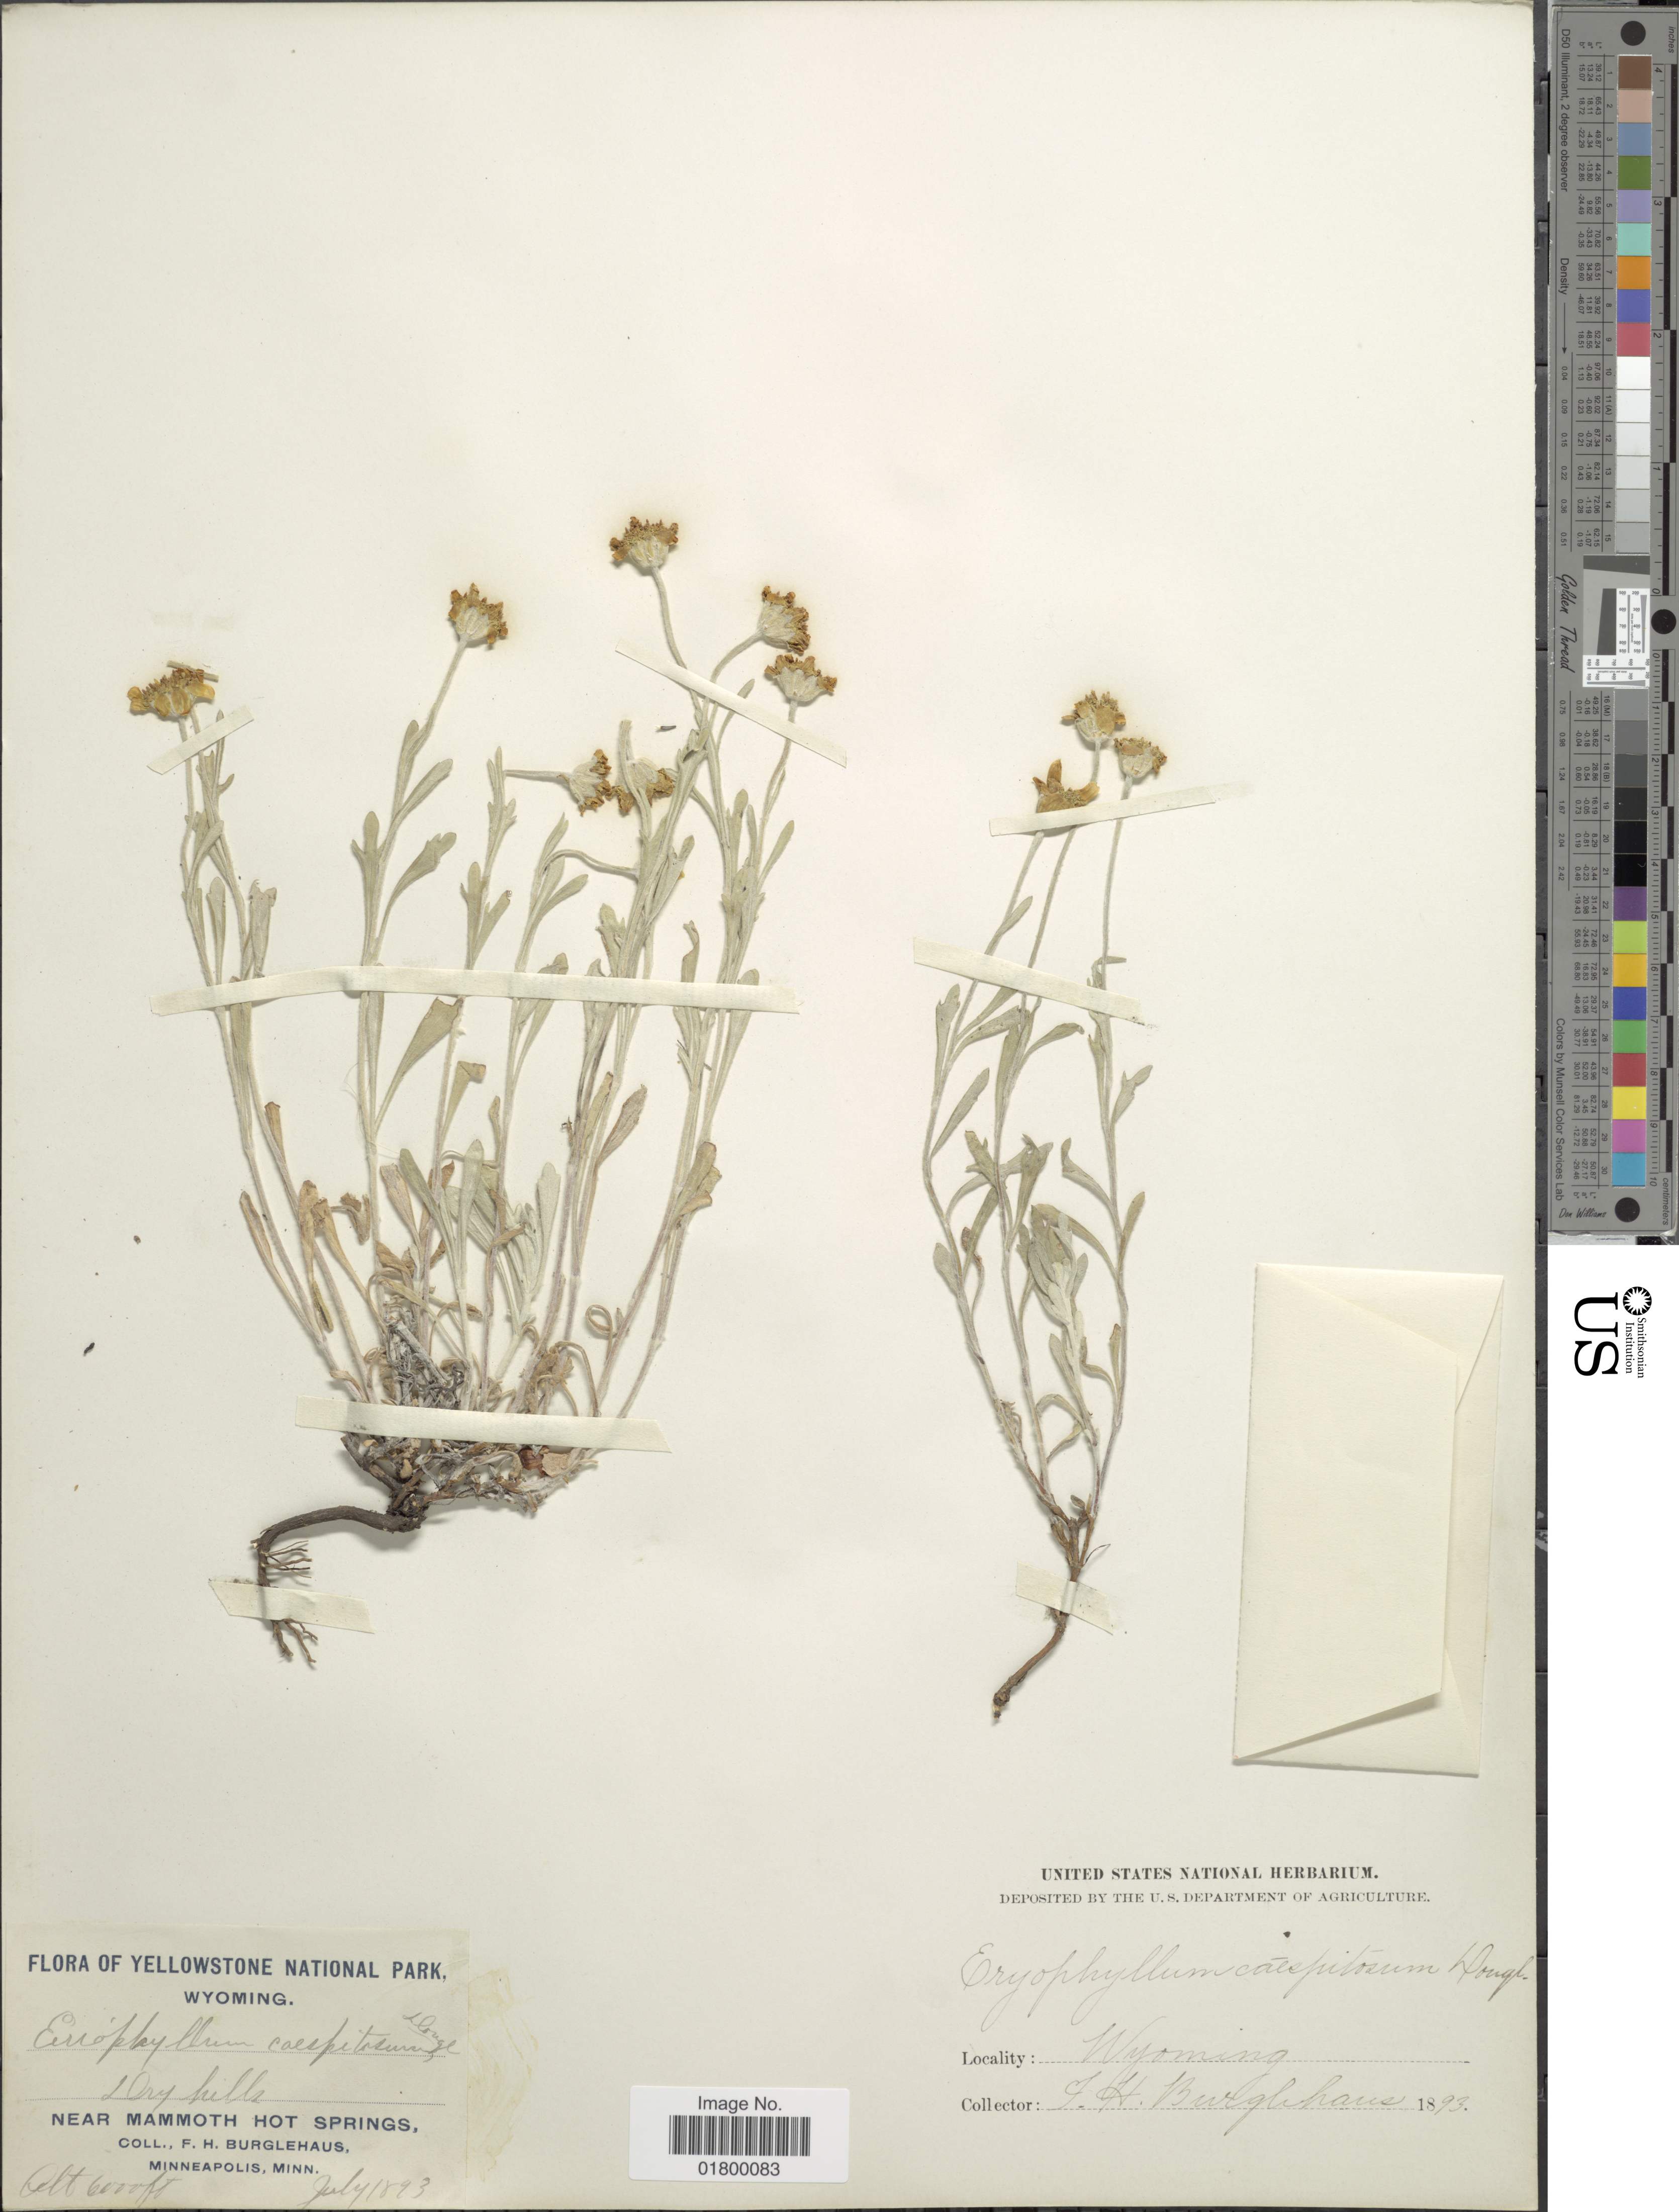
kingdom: Plantae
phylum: Tracheophyta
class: Magnoliopsida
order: Asterales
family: Asteraceae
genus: Eriophyllum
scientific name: Eriophyllum integrifolium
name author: (Hook.) Greene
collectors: F. Burglehaus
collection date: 1893-07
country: United States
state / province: Wyoming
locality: Yellowstone National Park, Near Mammoth Hot Springs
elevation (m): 1829